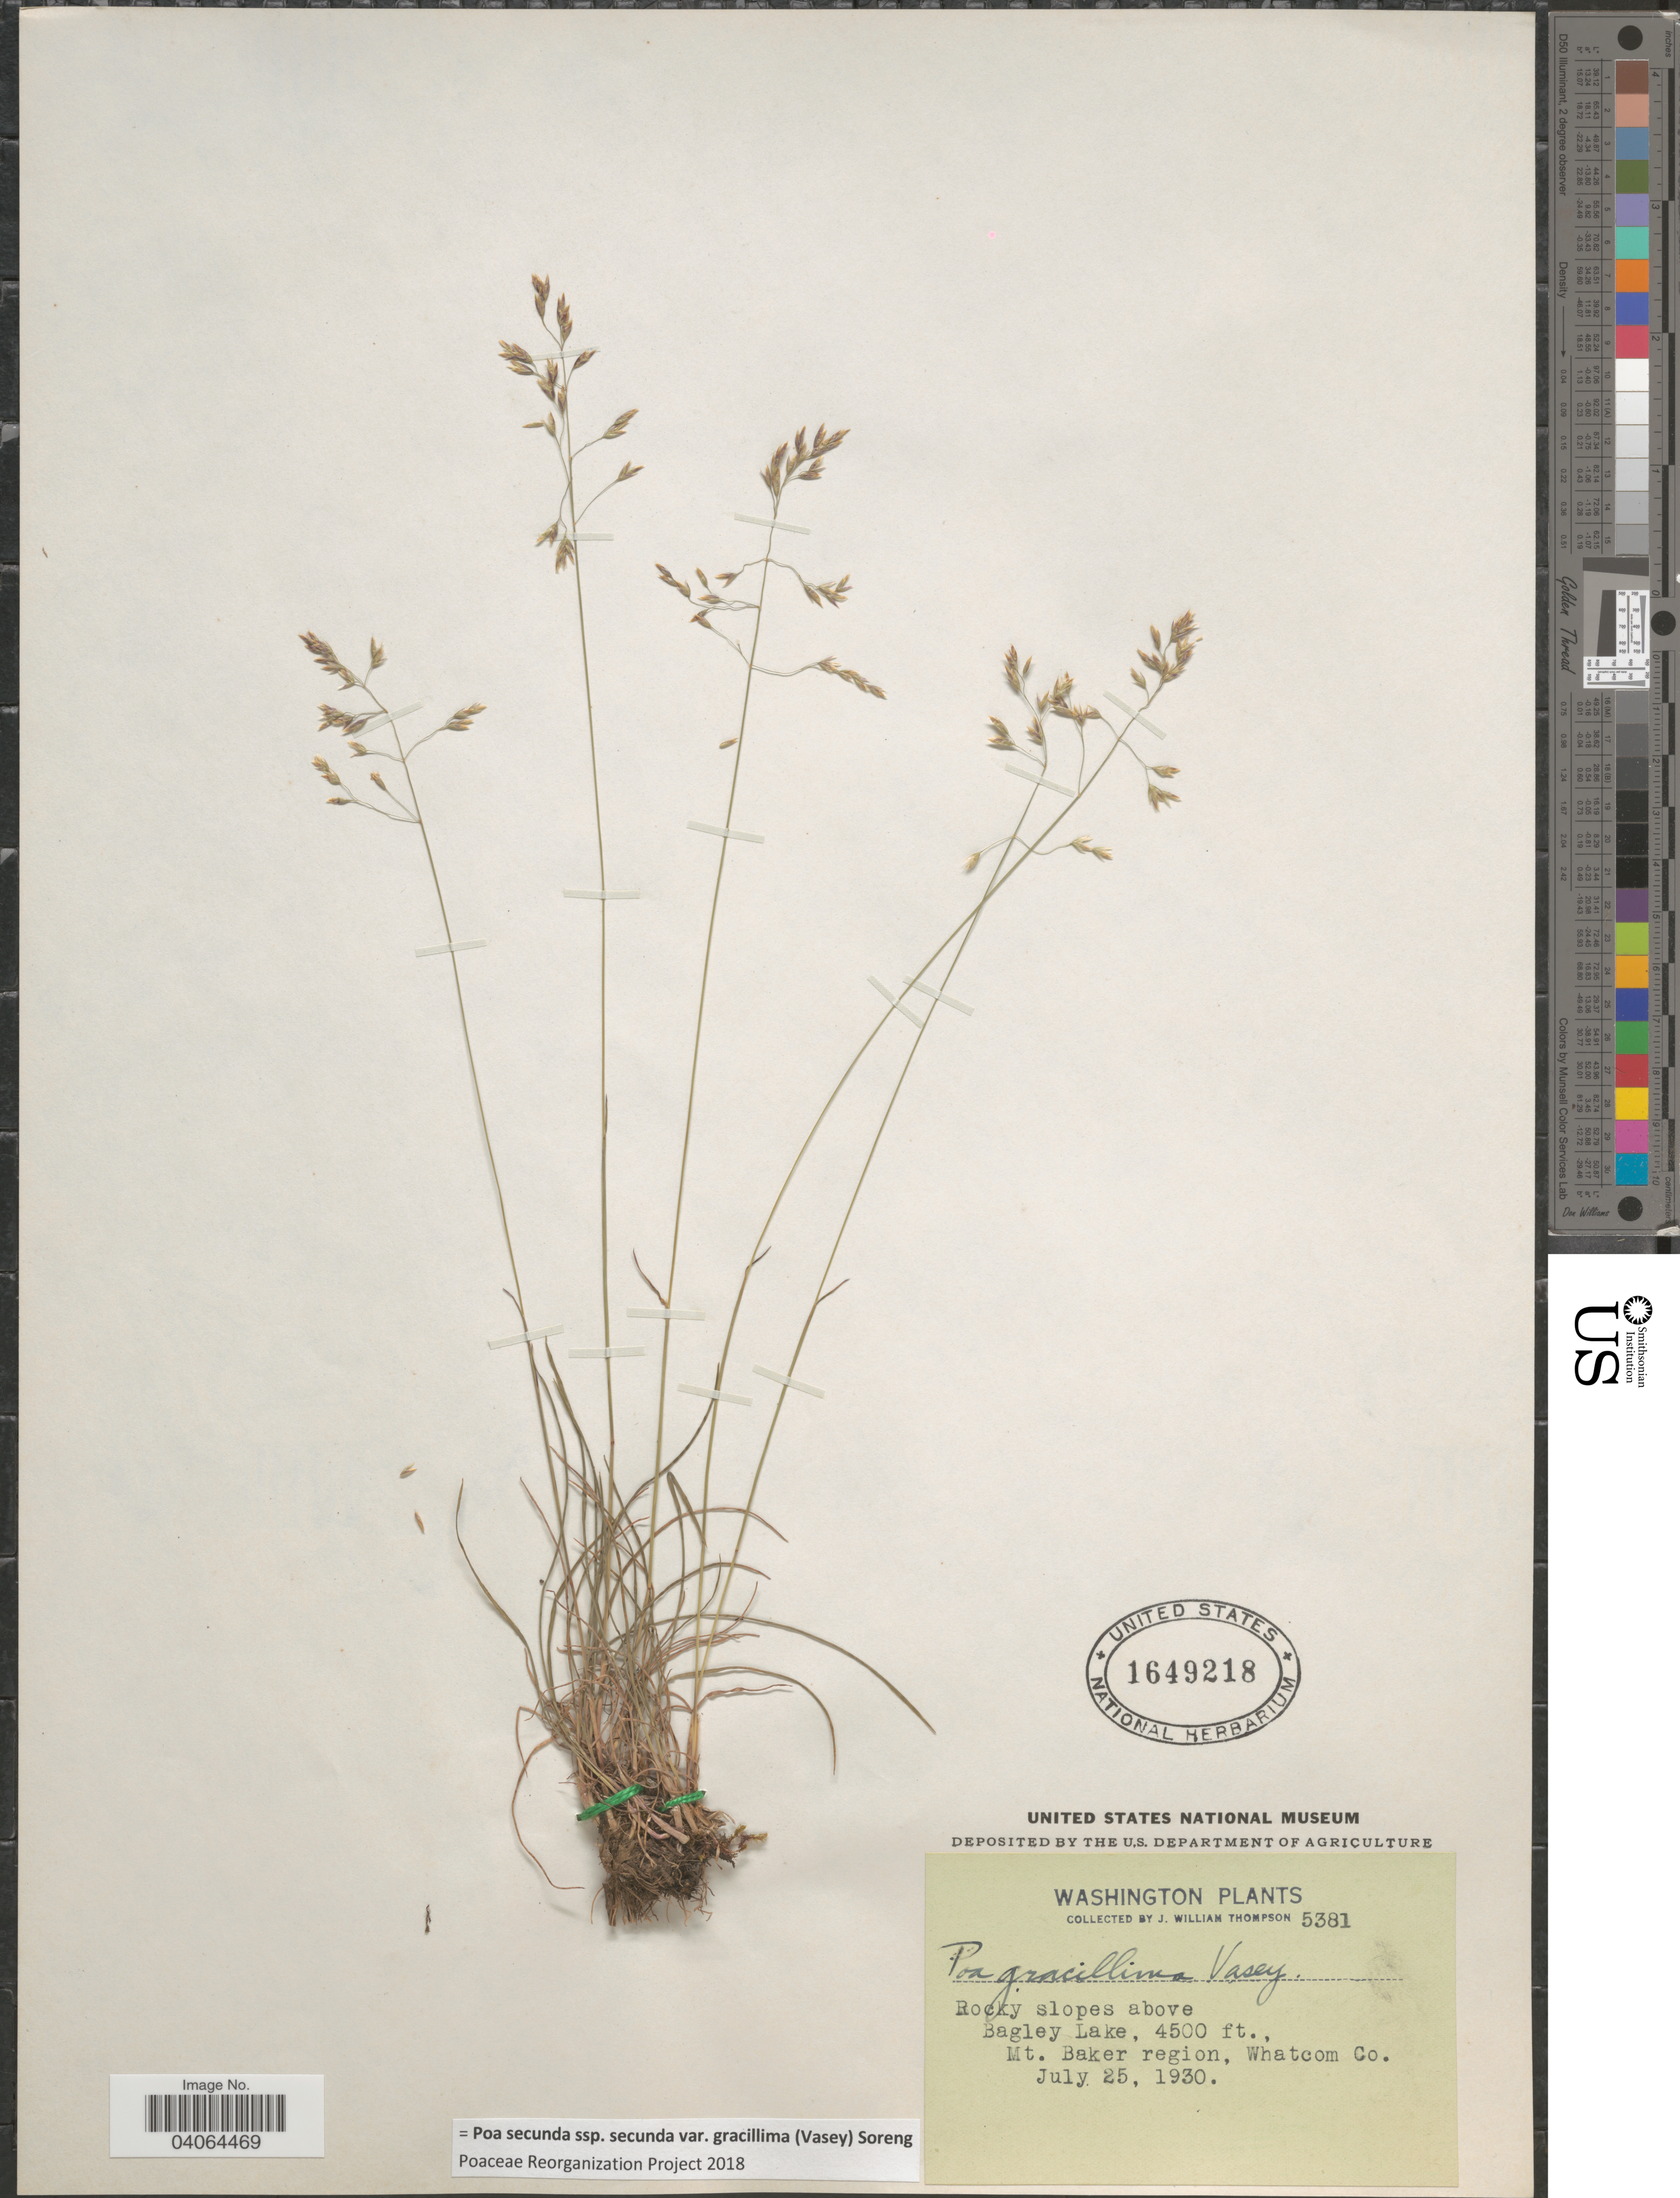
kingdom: Plantae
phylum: Tracheophyta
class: Liliopsida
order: Poales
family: Poaceae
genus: Poa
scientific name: Poa secunda subsp. secunda var. gracillima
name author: (Vasey) Soreng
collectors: J. W. Thompson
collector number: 5381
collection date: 1930-07-25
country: United States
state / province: Washington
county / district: Whatcom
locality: Rocky slopes above Bagley Lake. Mt. Baker region, Whatcom Co.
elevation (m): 1372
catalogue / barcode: US 1649218